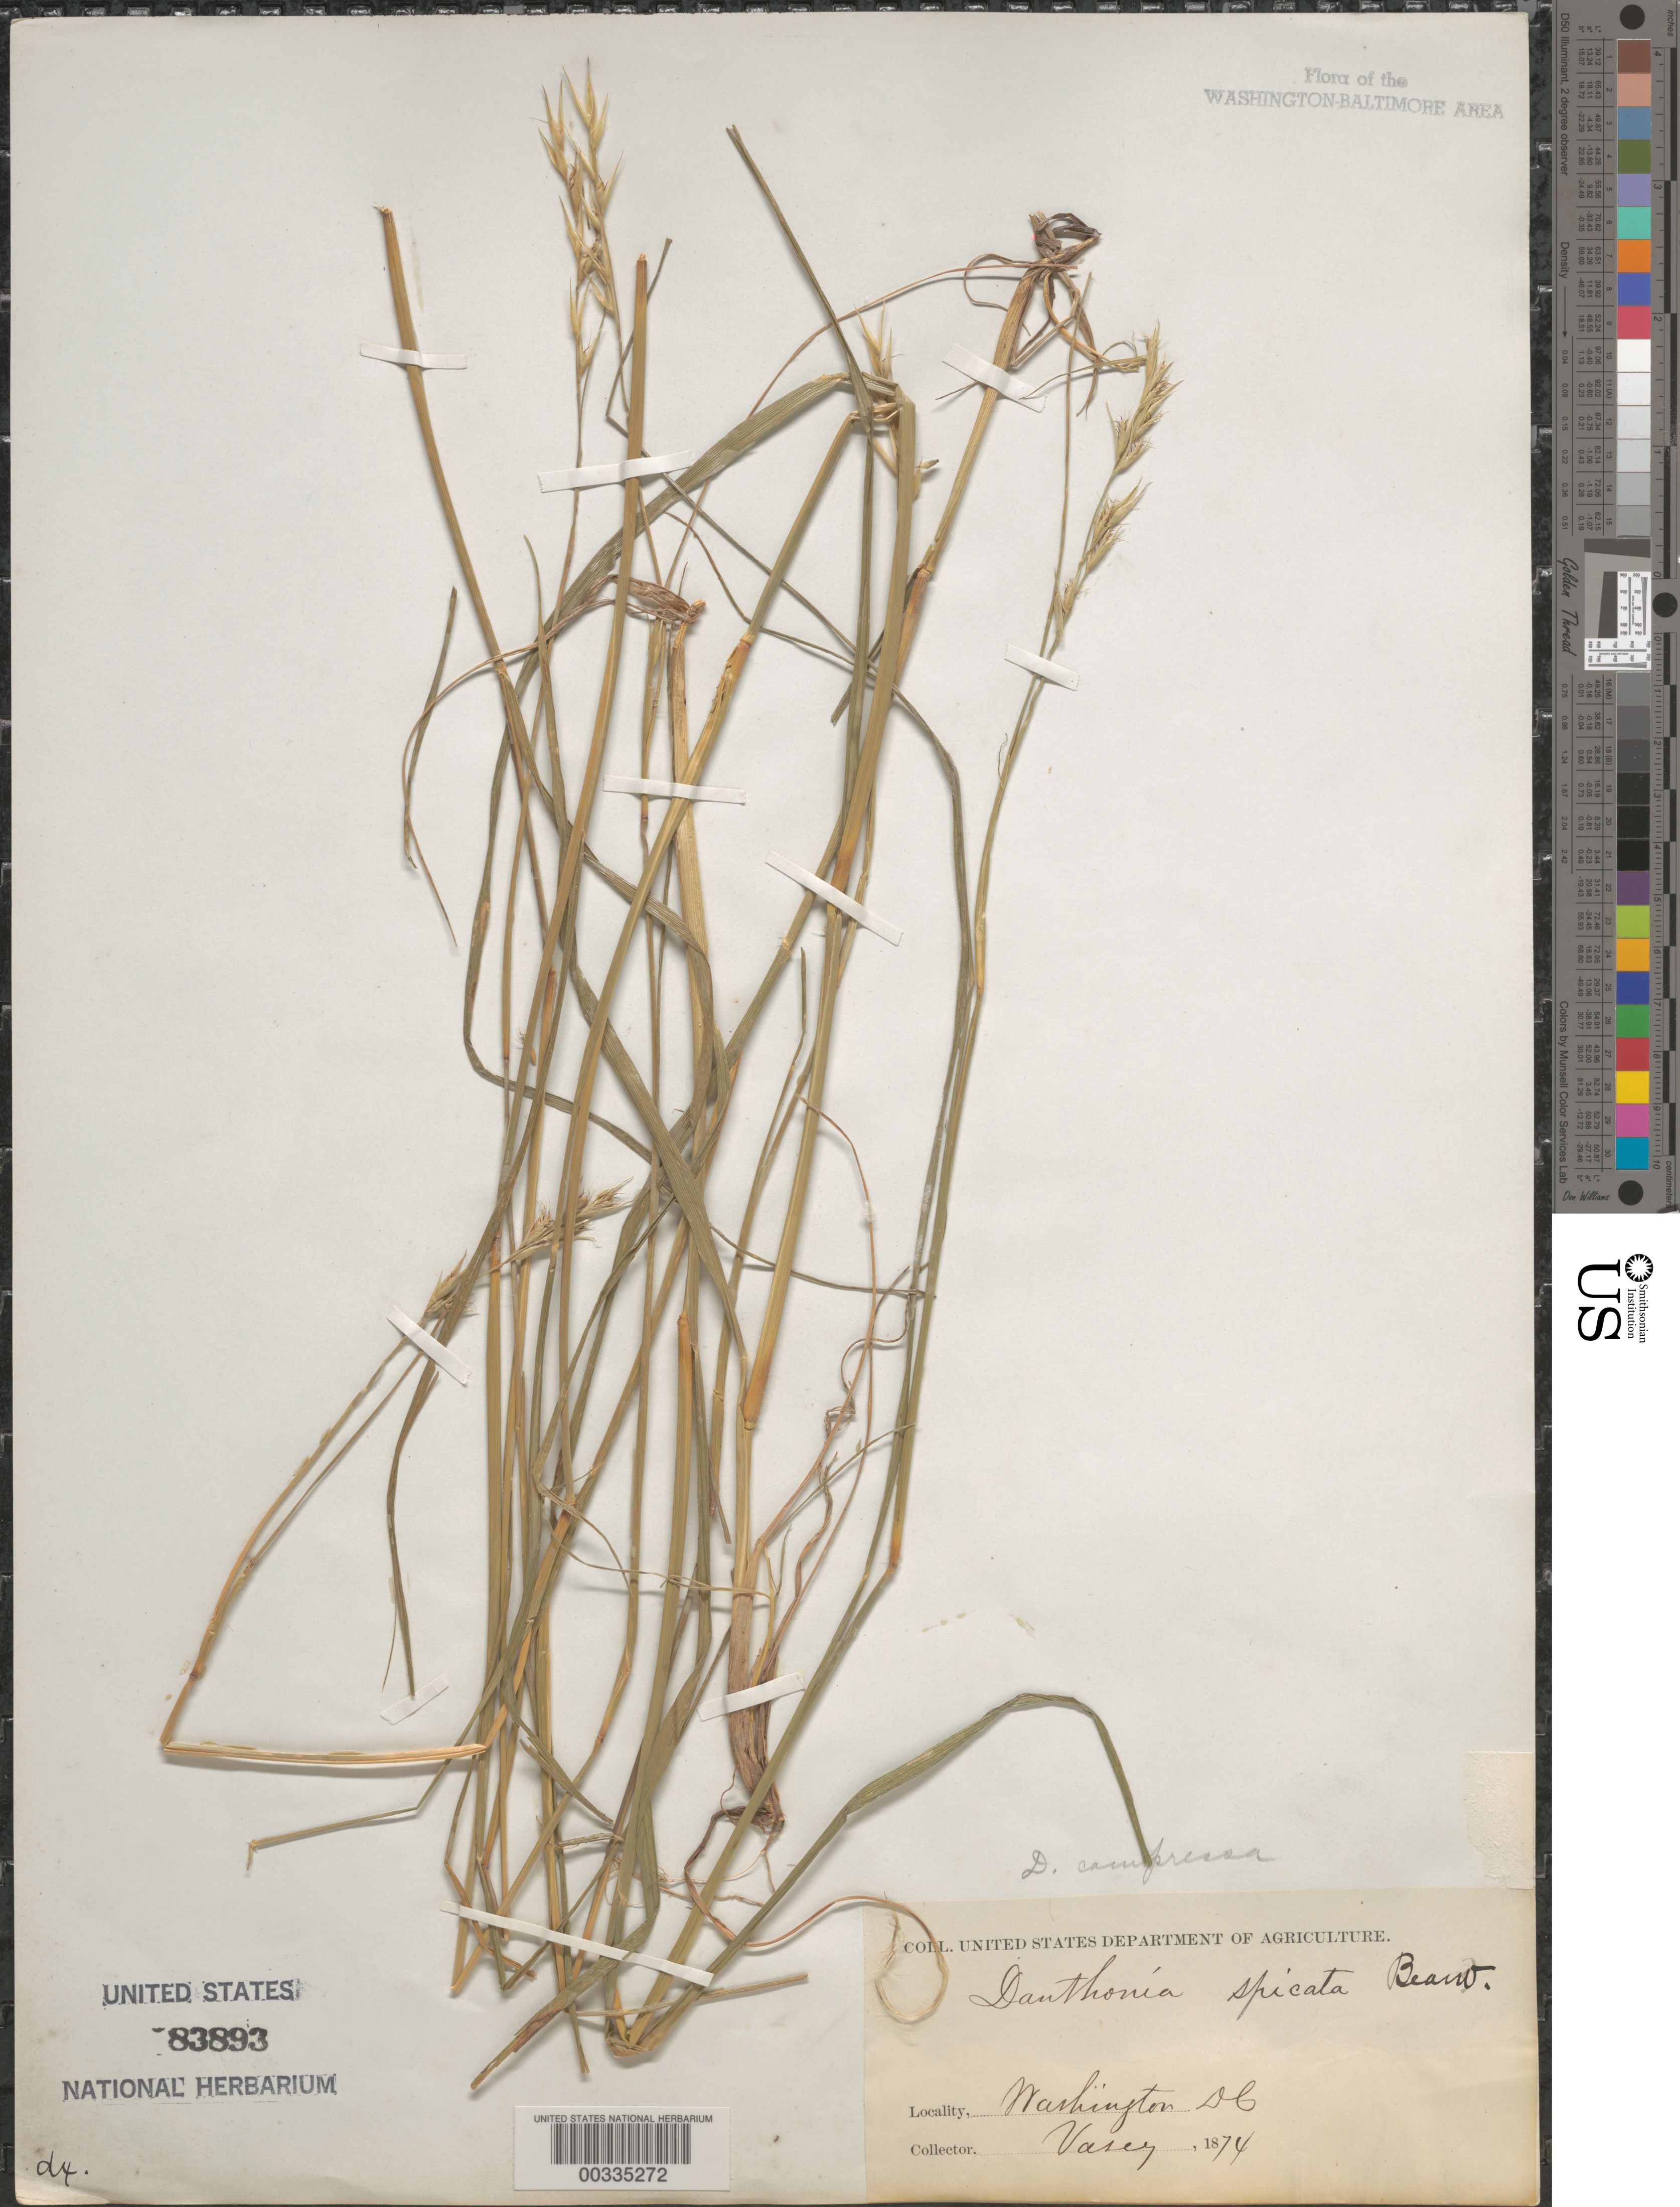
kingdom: Plantae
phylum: Tracheophyta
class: Liliopsida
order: Poales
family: Poaceae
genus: Danthonia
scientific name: Danthonia compressa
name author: Austin in F. Peck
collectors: G. Vasey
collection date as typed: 1874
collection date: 1874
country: United States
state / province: District of Columbia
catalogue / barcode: US 83893